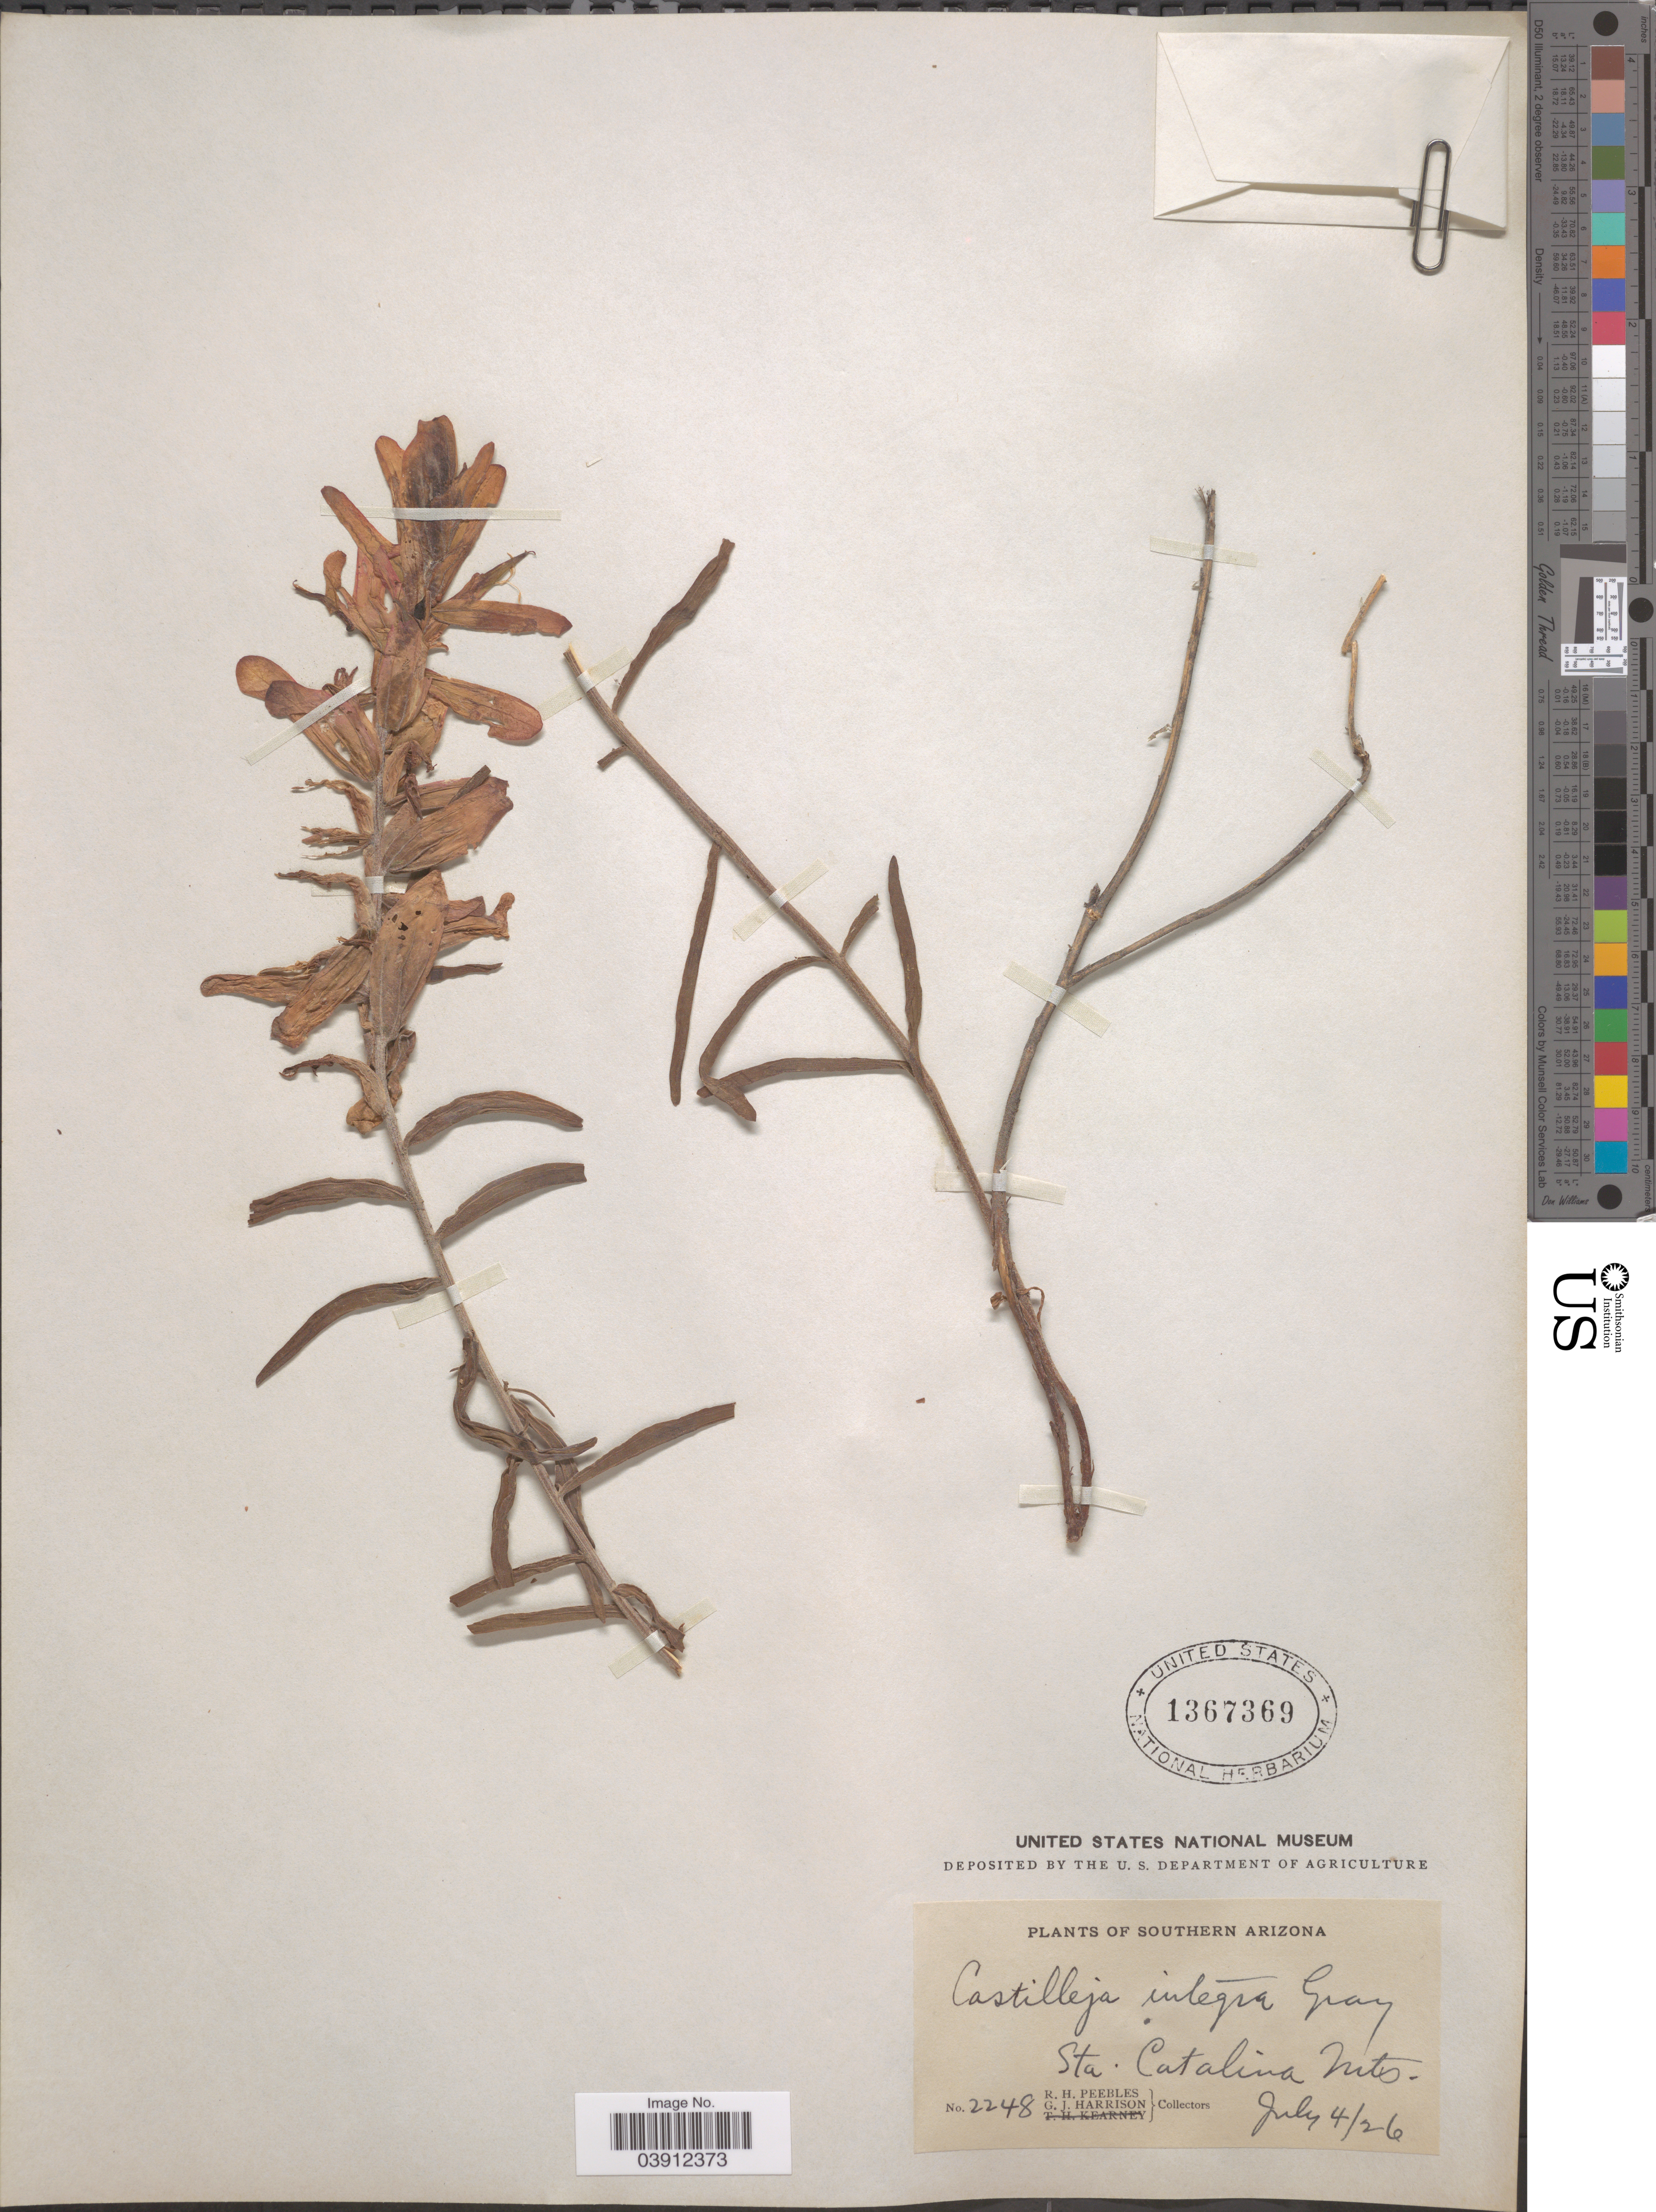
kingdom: Plantae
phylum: Tracheophyta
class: Magnoliopsida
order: Lamiales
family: Orobanchaceae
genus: Castilleja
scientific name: Castilleja integra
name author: A. Gray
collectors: R. H. Peebles & G. J. Harrison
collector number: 2248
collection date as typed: Transcribed d/m/y: 4/7/26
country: United States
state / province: Arizona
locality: Southern Arizona. Sta. Catalina Mts.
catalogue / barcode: US 1367369